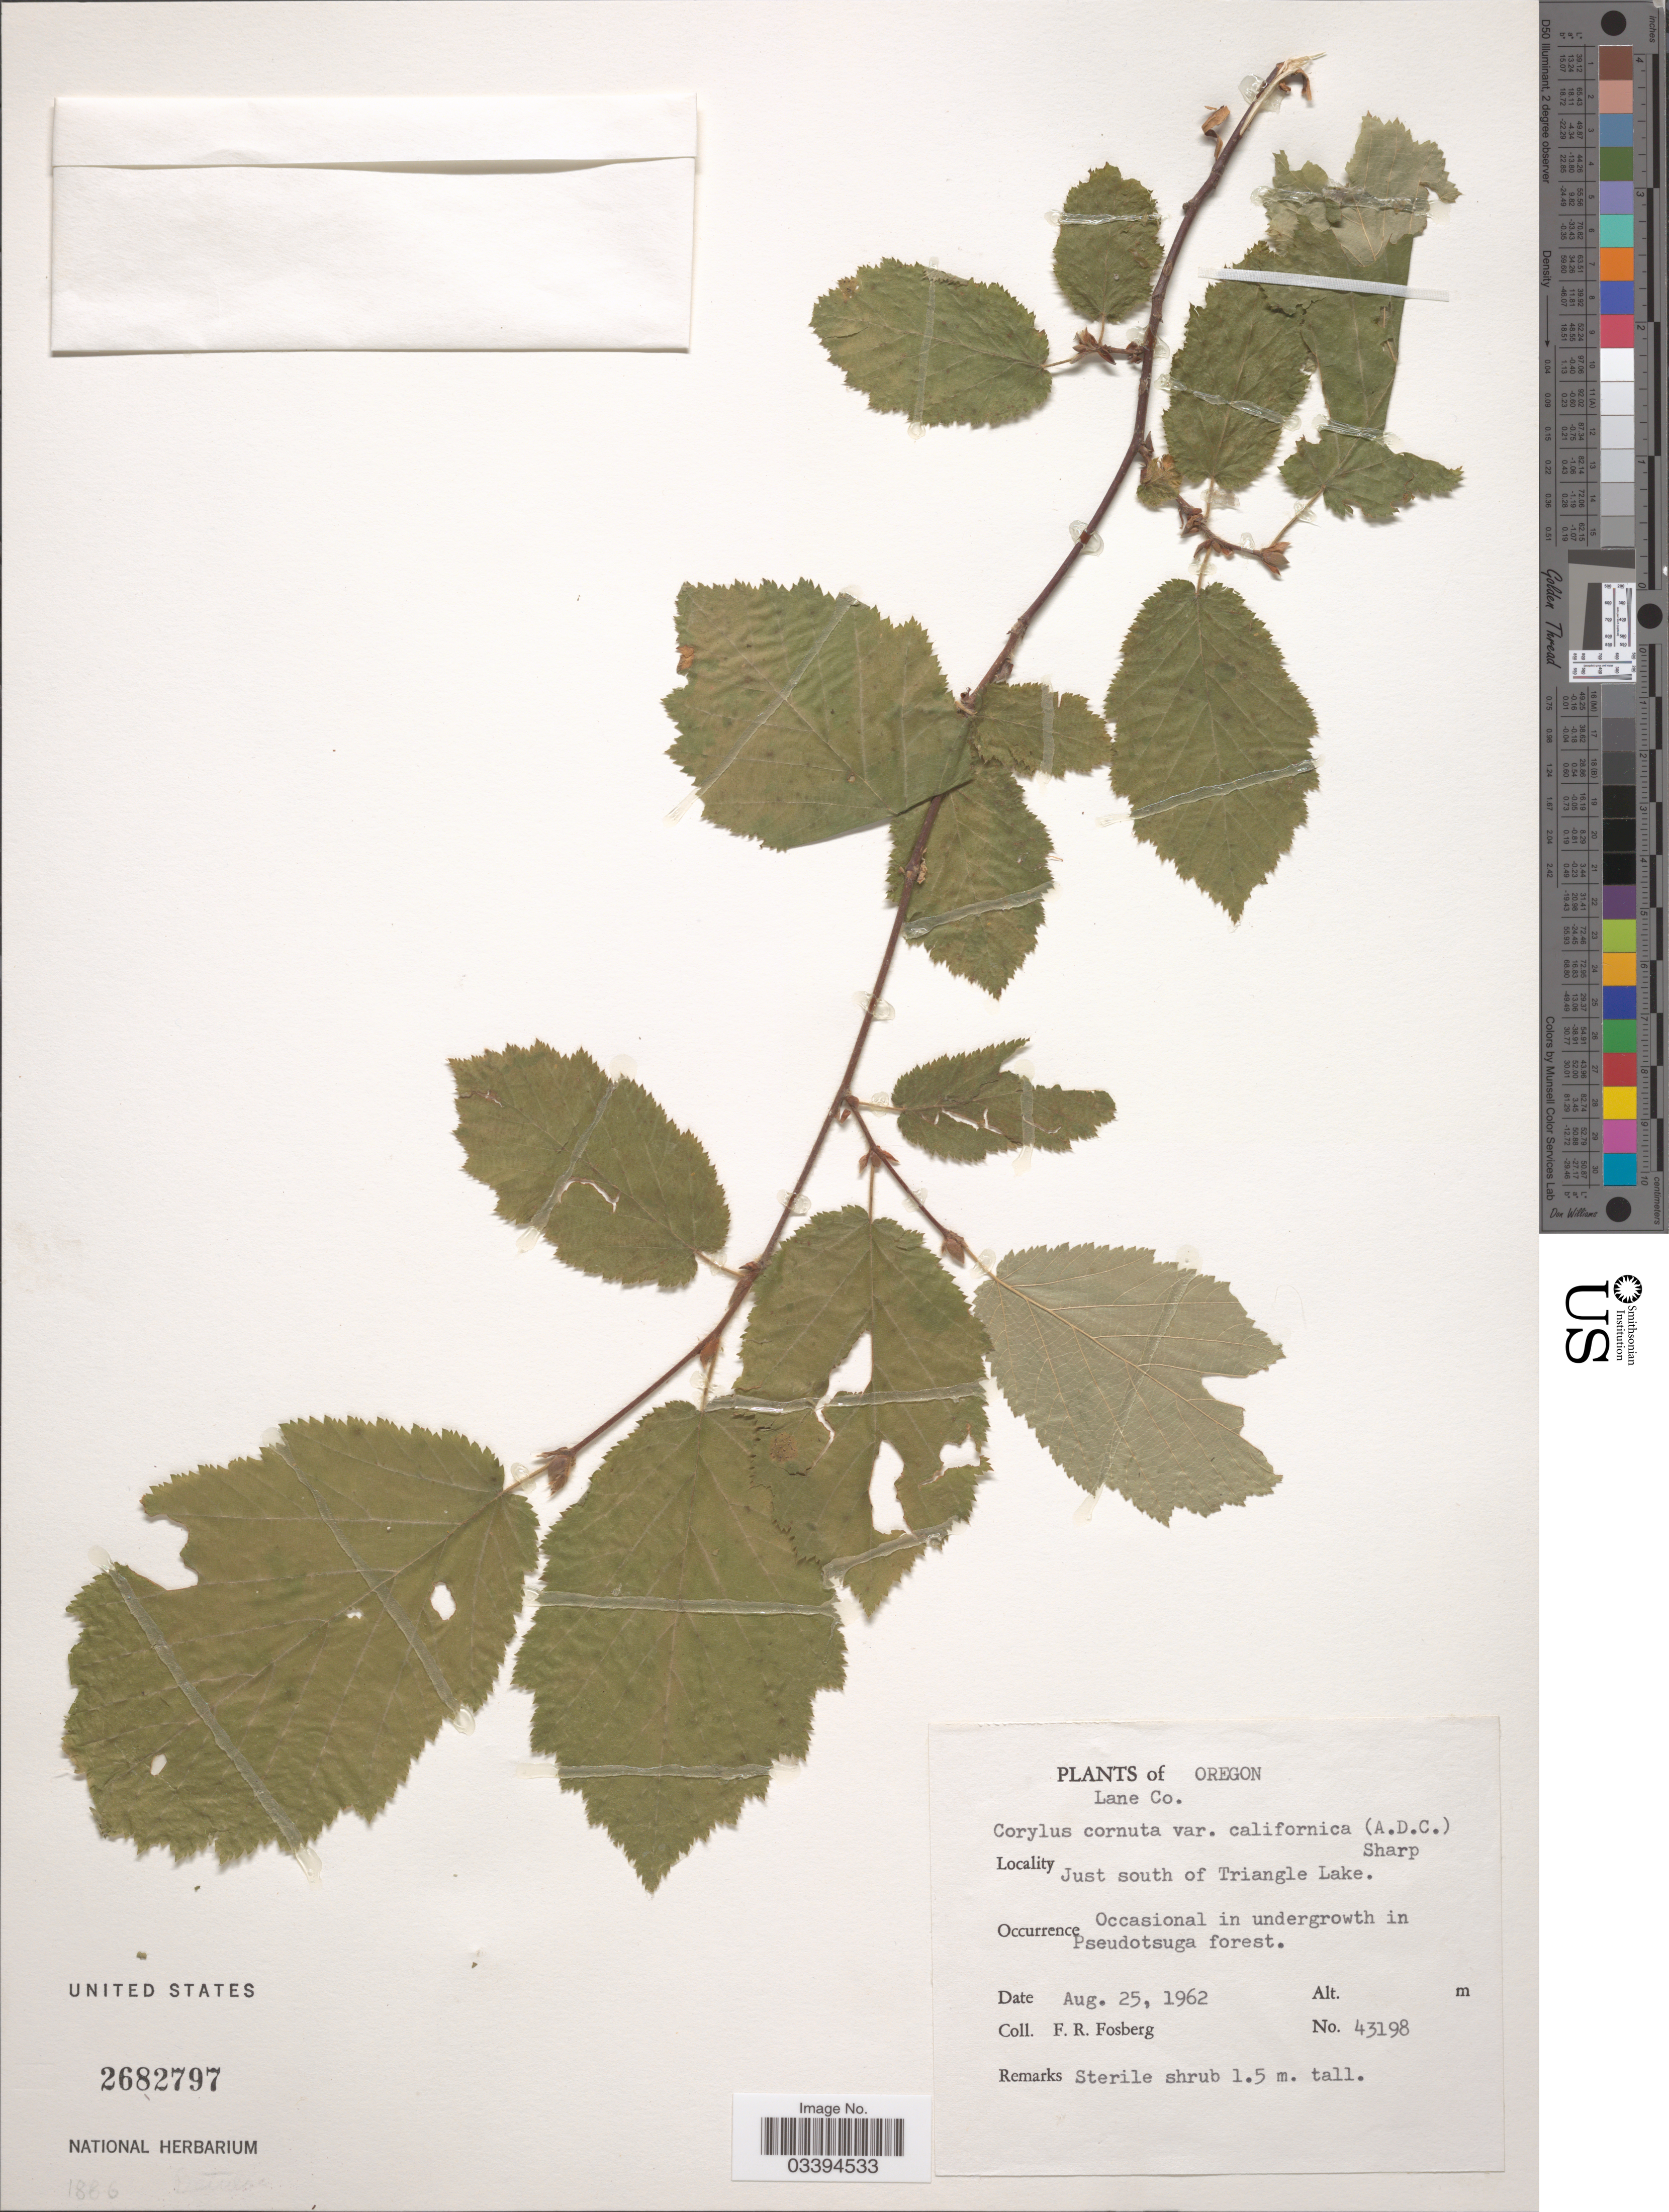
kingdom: Plantae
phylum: Tracheophyta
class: Magnoliopsida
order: Fagales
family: Betulaceae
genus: Corylus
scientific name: Corylus cornuta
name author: Marshall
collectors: F. R. Fosberg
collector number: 43198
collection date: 1962-08-25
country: United States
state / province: Oregon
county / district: Lane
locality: Lane Co, Just south of Triangle Lake.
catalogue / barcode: US 2682797